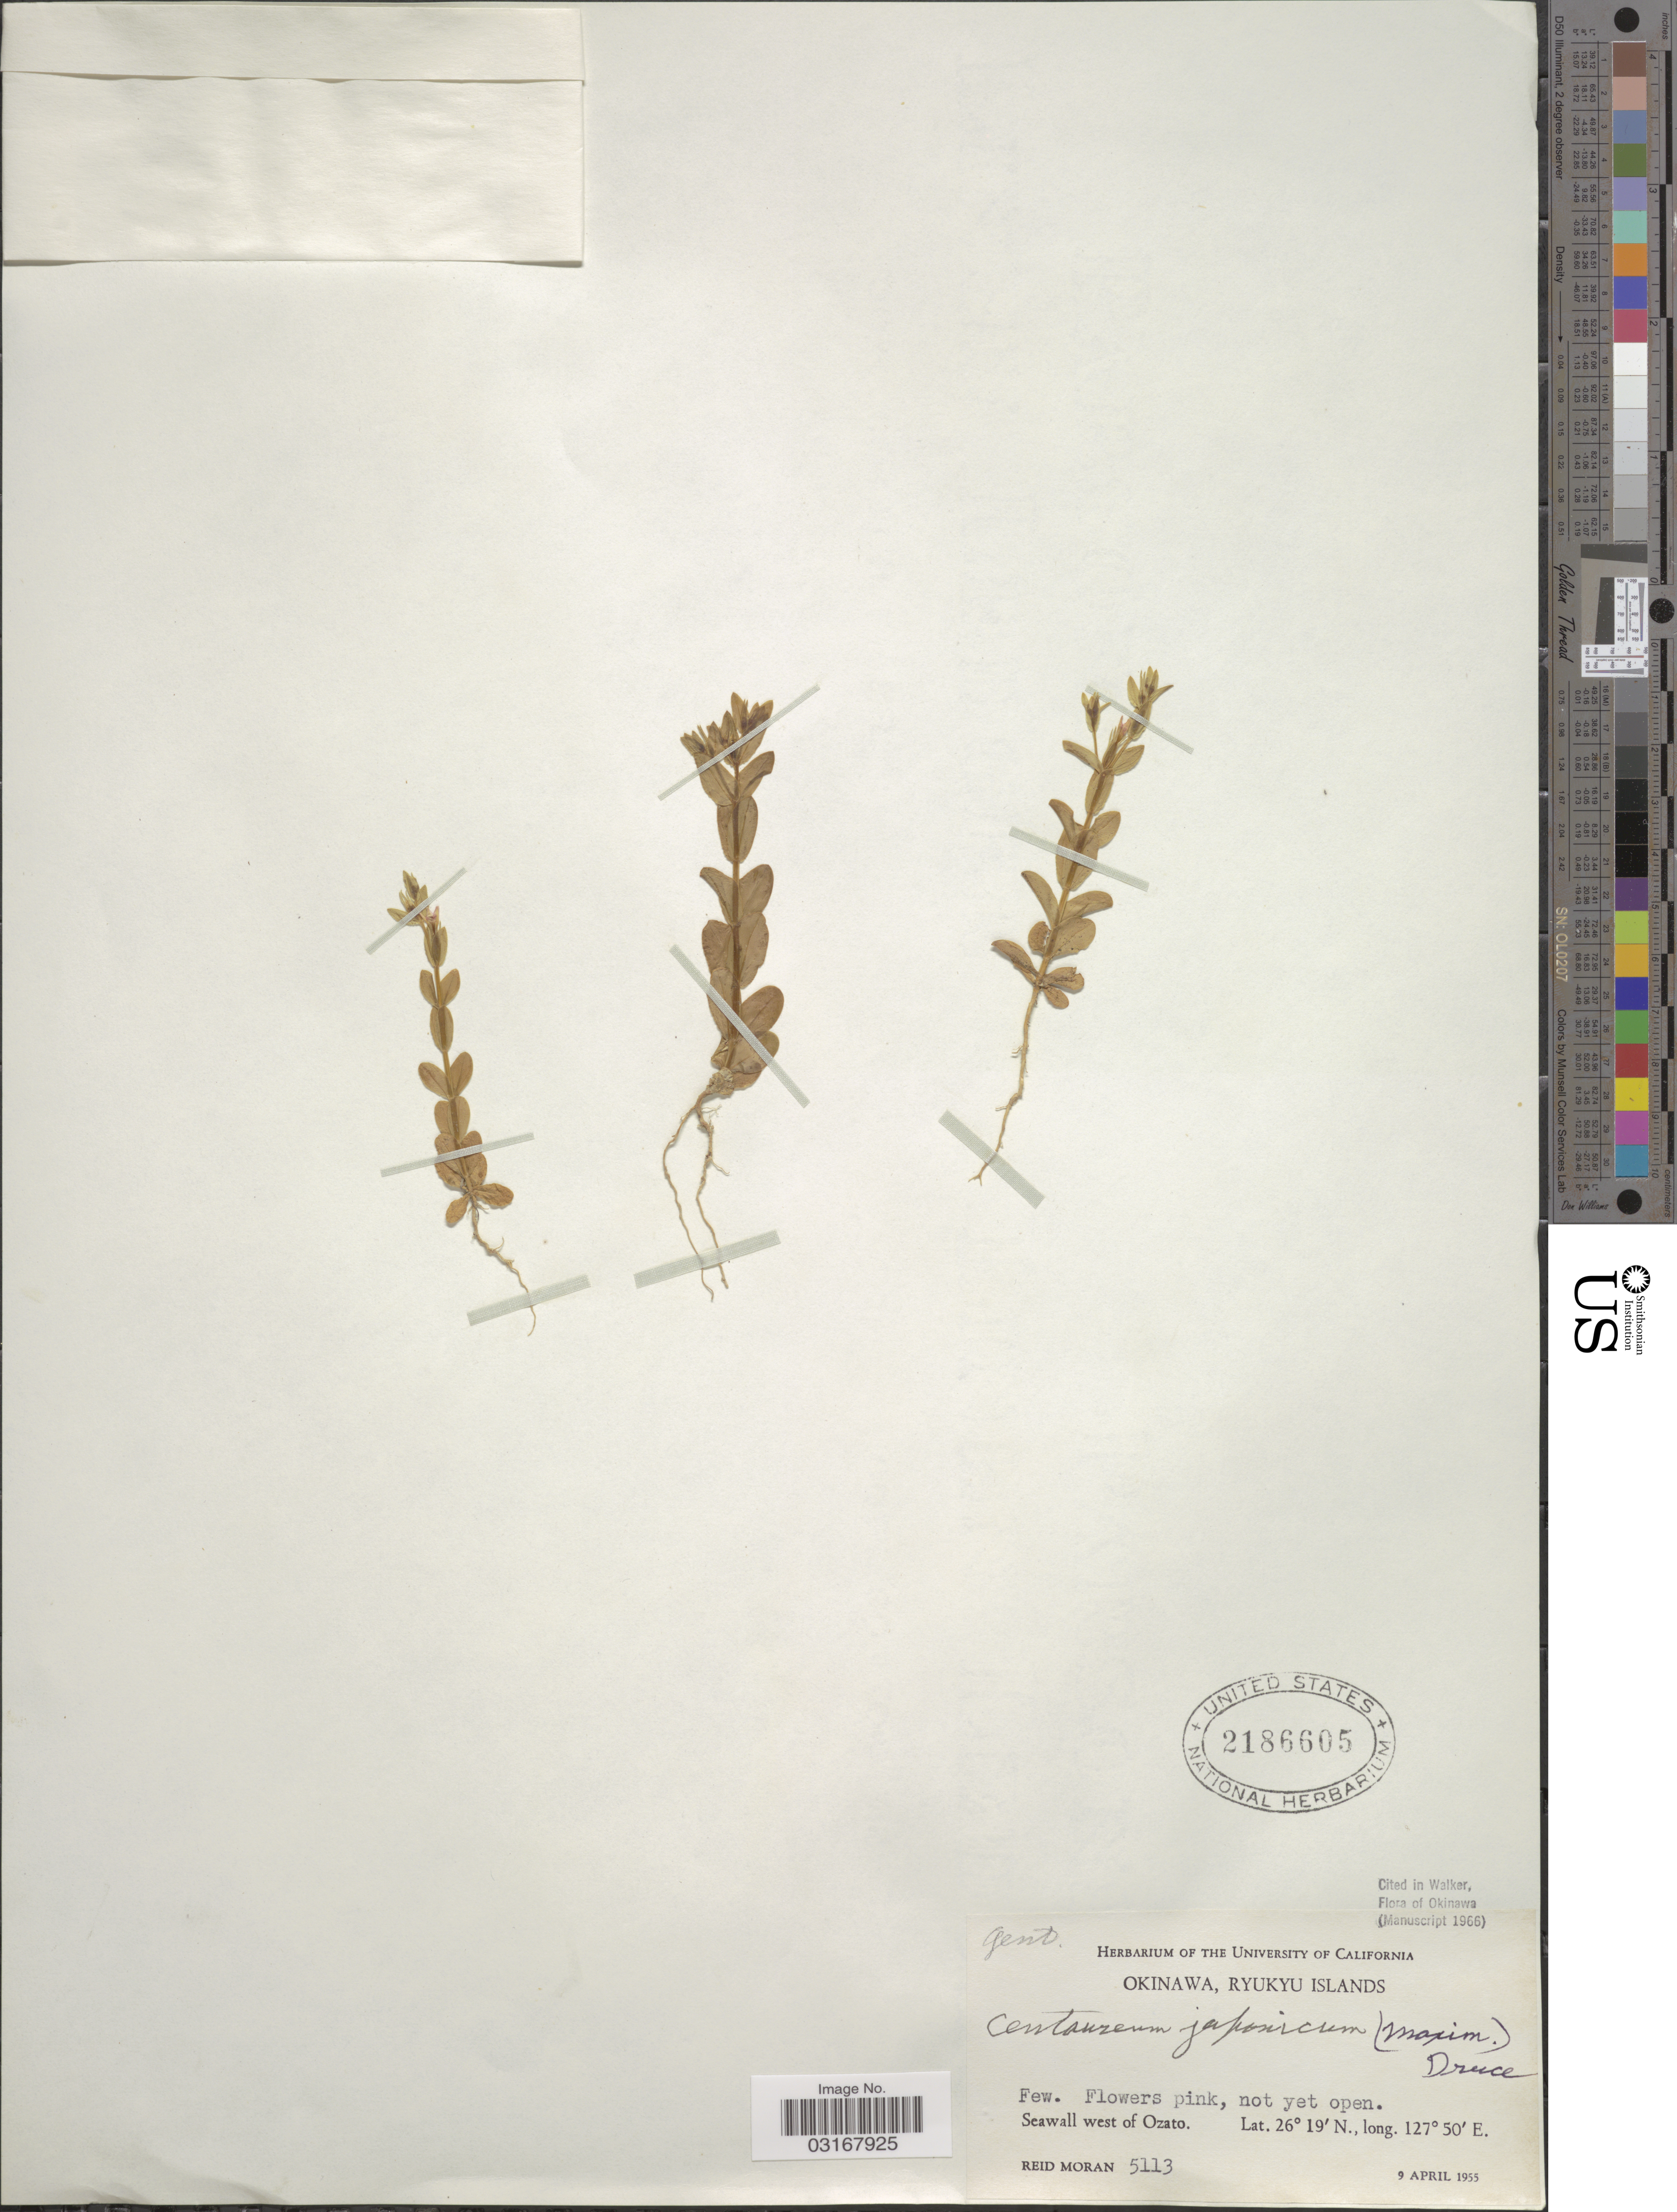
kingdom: Plantae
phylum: Tracheophyta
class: Magnoliopsida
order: Gentianales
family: Gentianaceae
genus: Centaurium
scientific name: Centaurium japonicum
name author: (Maxim.) Druce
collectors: R. Moran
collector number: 5113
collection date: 1955-04-09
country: Japan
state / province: Okinawa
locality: Ryukyu Islands. Seawall west of Ozato.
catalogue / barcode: US 2186605